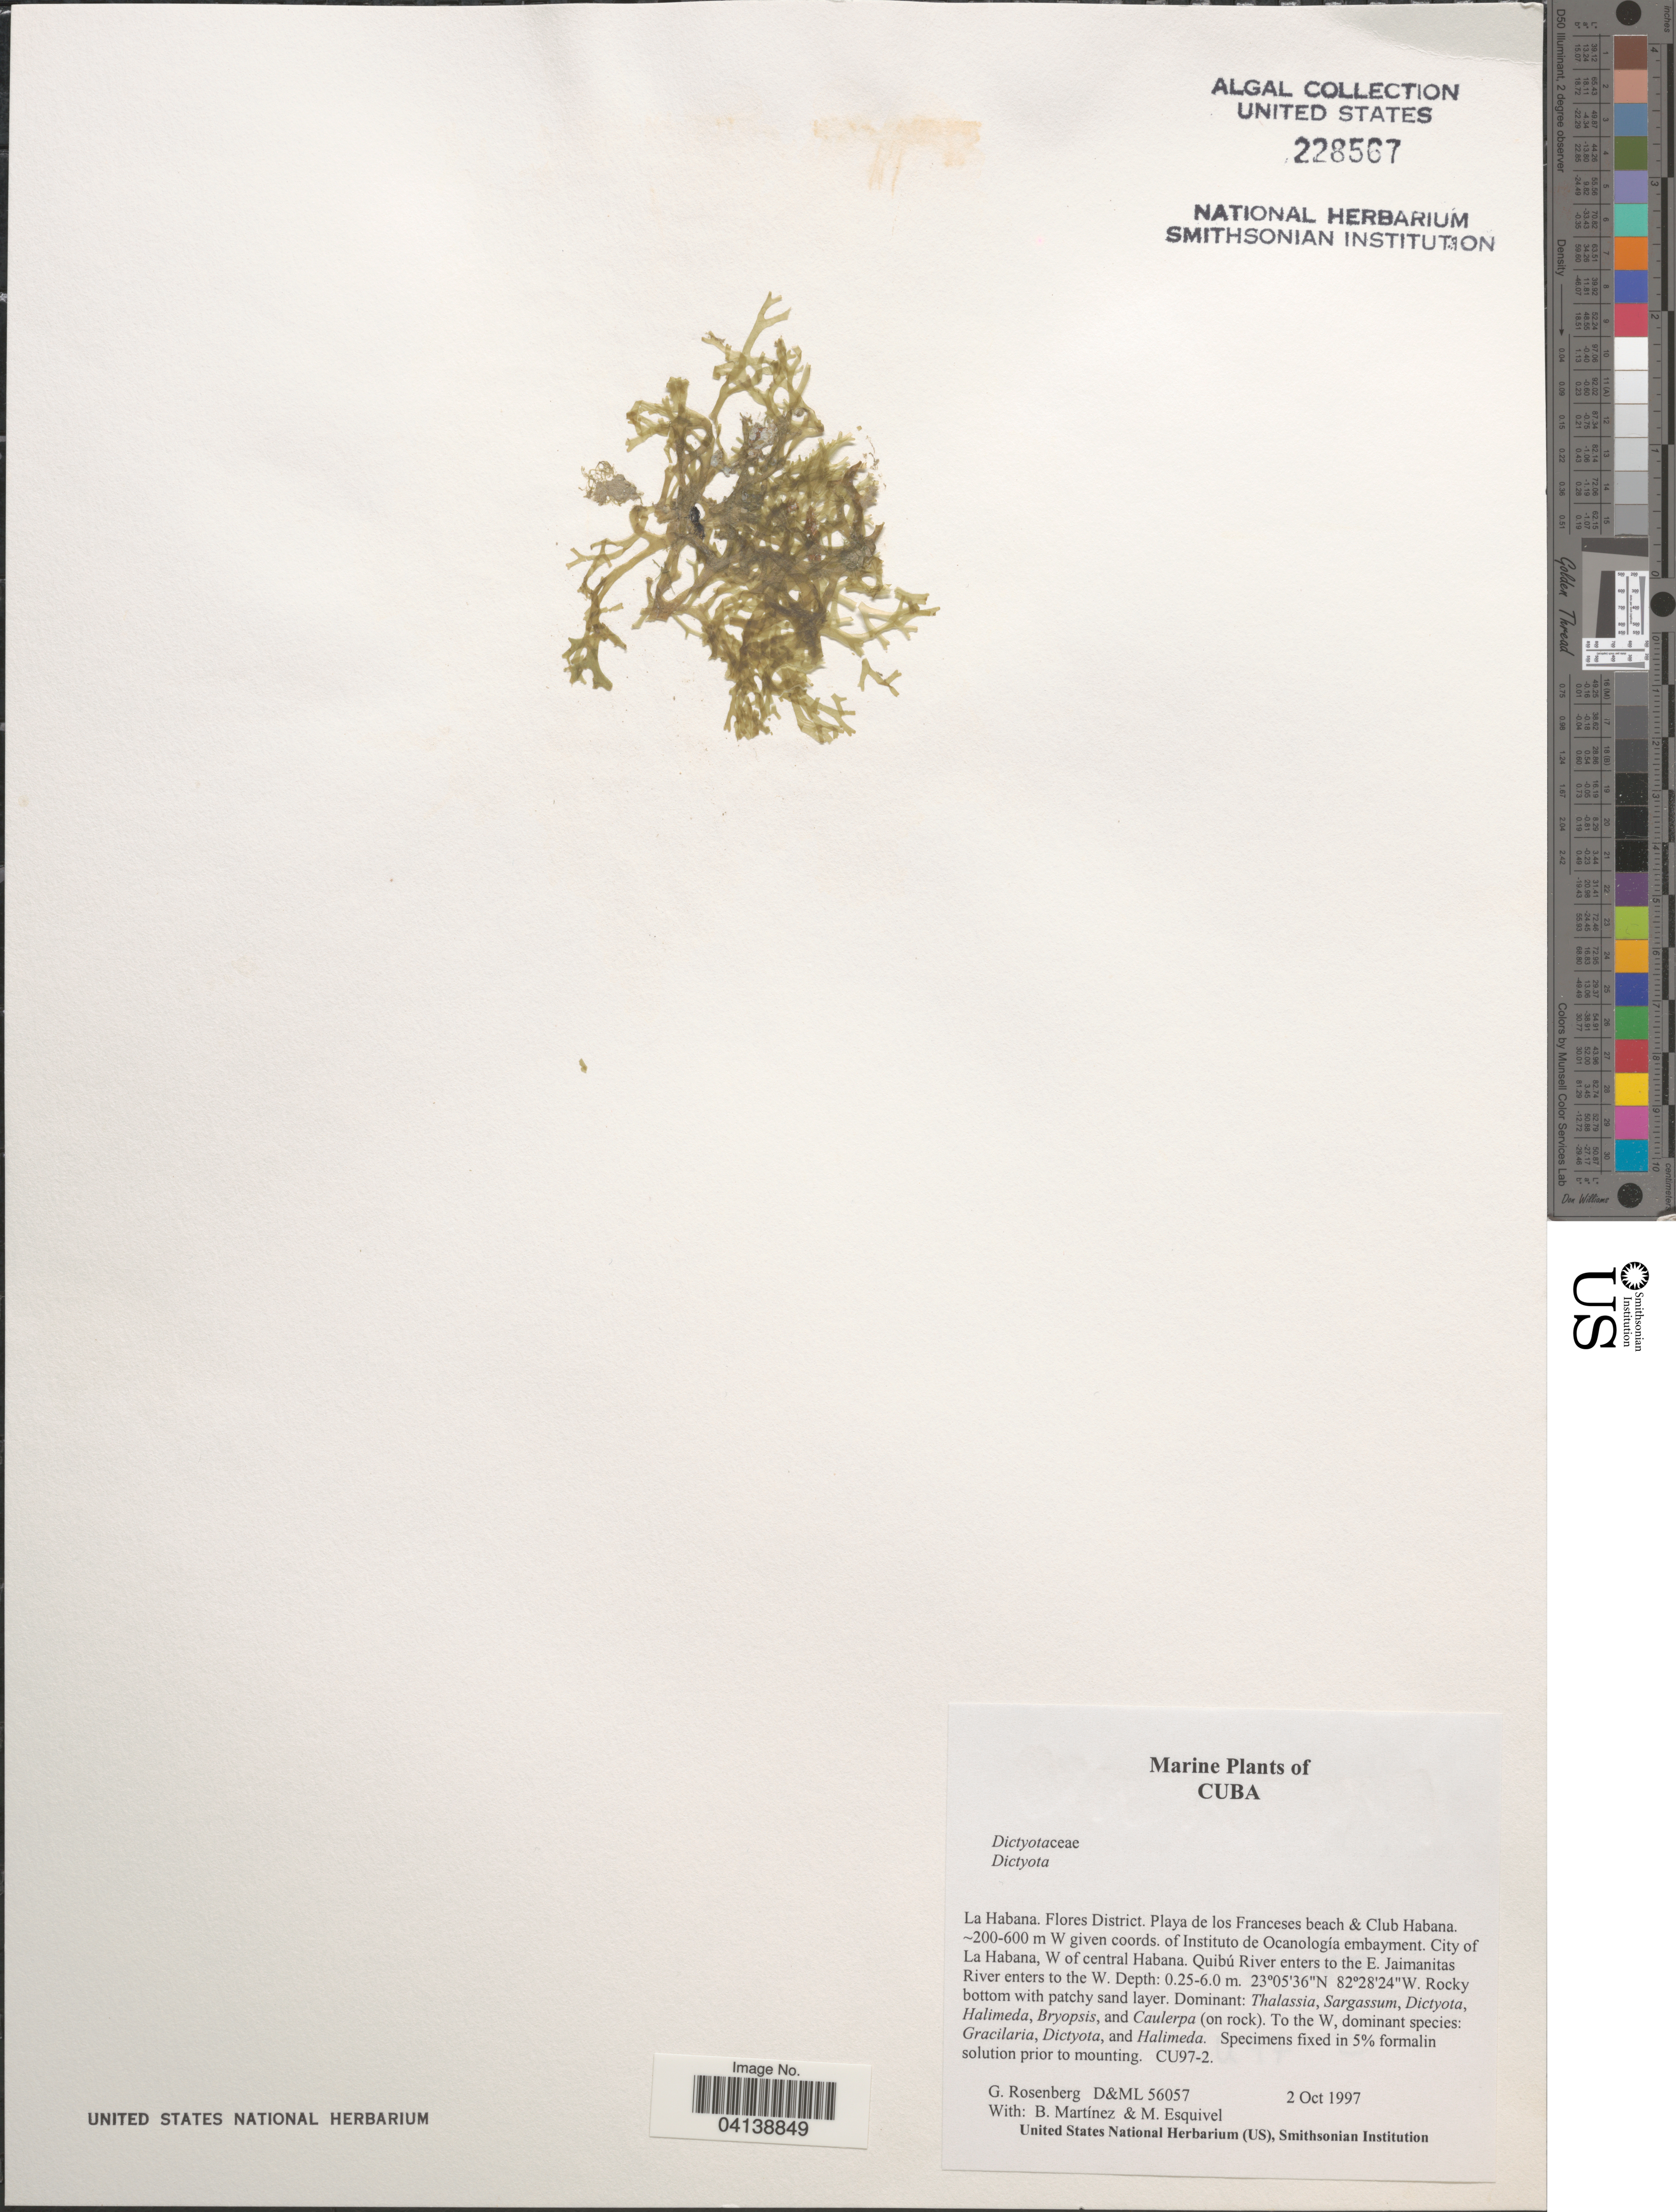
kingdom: Chromista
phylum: Ochrophyta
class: Phaeophyceae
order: Dictyotales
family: Dictyotaceae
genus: Dictyota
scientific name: Dictyota sp.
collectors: G. Rosenberg, B. Martinez & M. Esquivel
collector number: D&ML56057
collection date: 1997-10-02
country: Cuba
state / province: La Habana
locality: Flores District. Playa de los Franceses beach & Club Habana. W given coords. of Instituto de Oceanología embayment. City of La Habana, W of central Havana. Quibú River enters to the E. Jaimanitas River enters to the W.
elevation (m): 200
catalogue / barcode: US 228567